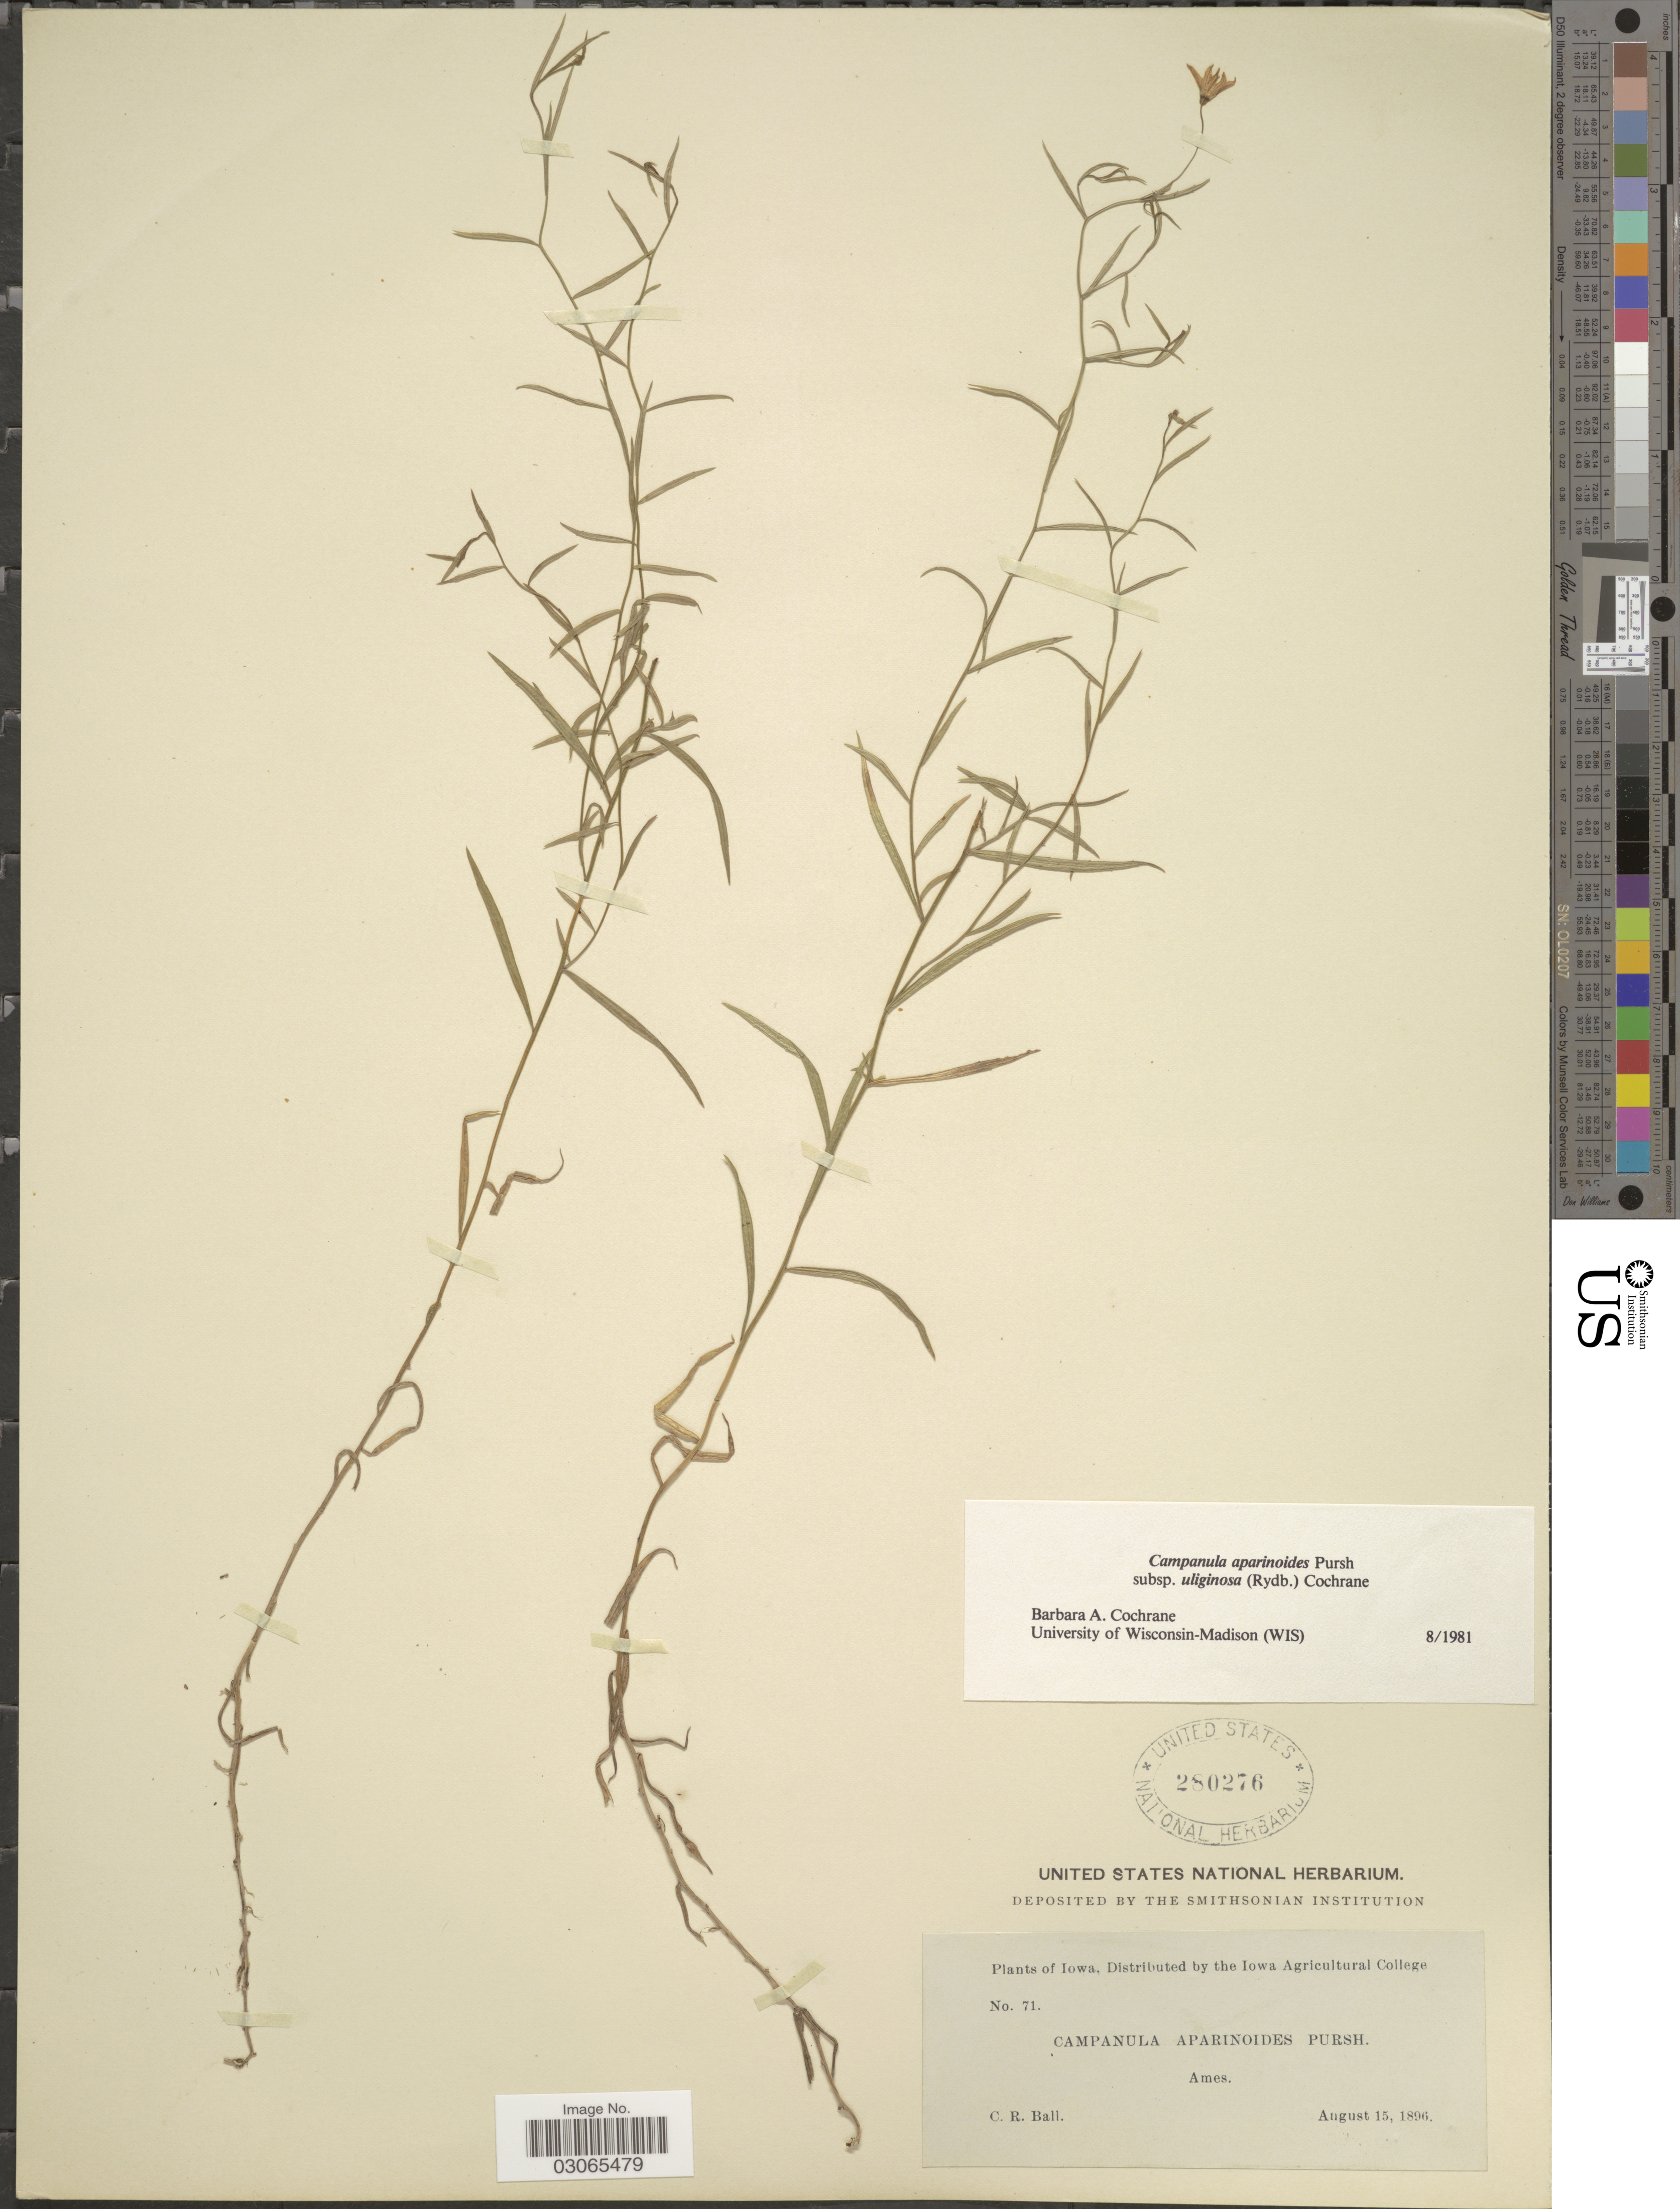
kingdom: Plantae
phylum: Tracheophyta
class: Magnoliopsida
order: Asterales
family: Campanulaceae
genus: Campanula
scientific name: Campanula aparinoides var. uliginosa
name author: (Rydb.) Gleason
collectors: C. R. Ball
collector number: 71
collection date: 1896-08-15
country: United States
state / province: Iowa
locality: Ames.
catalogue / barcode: US 280276